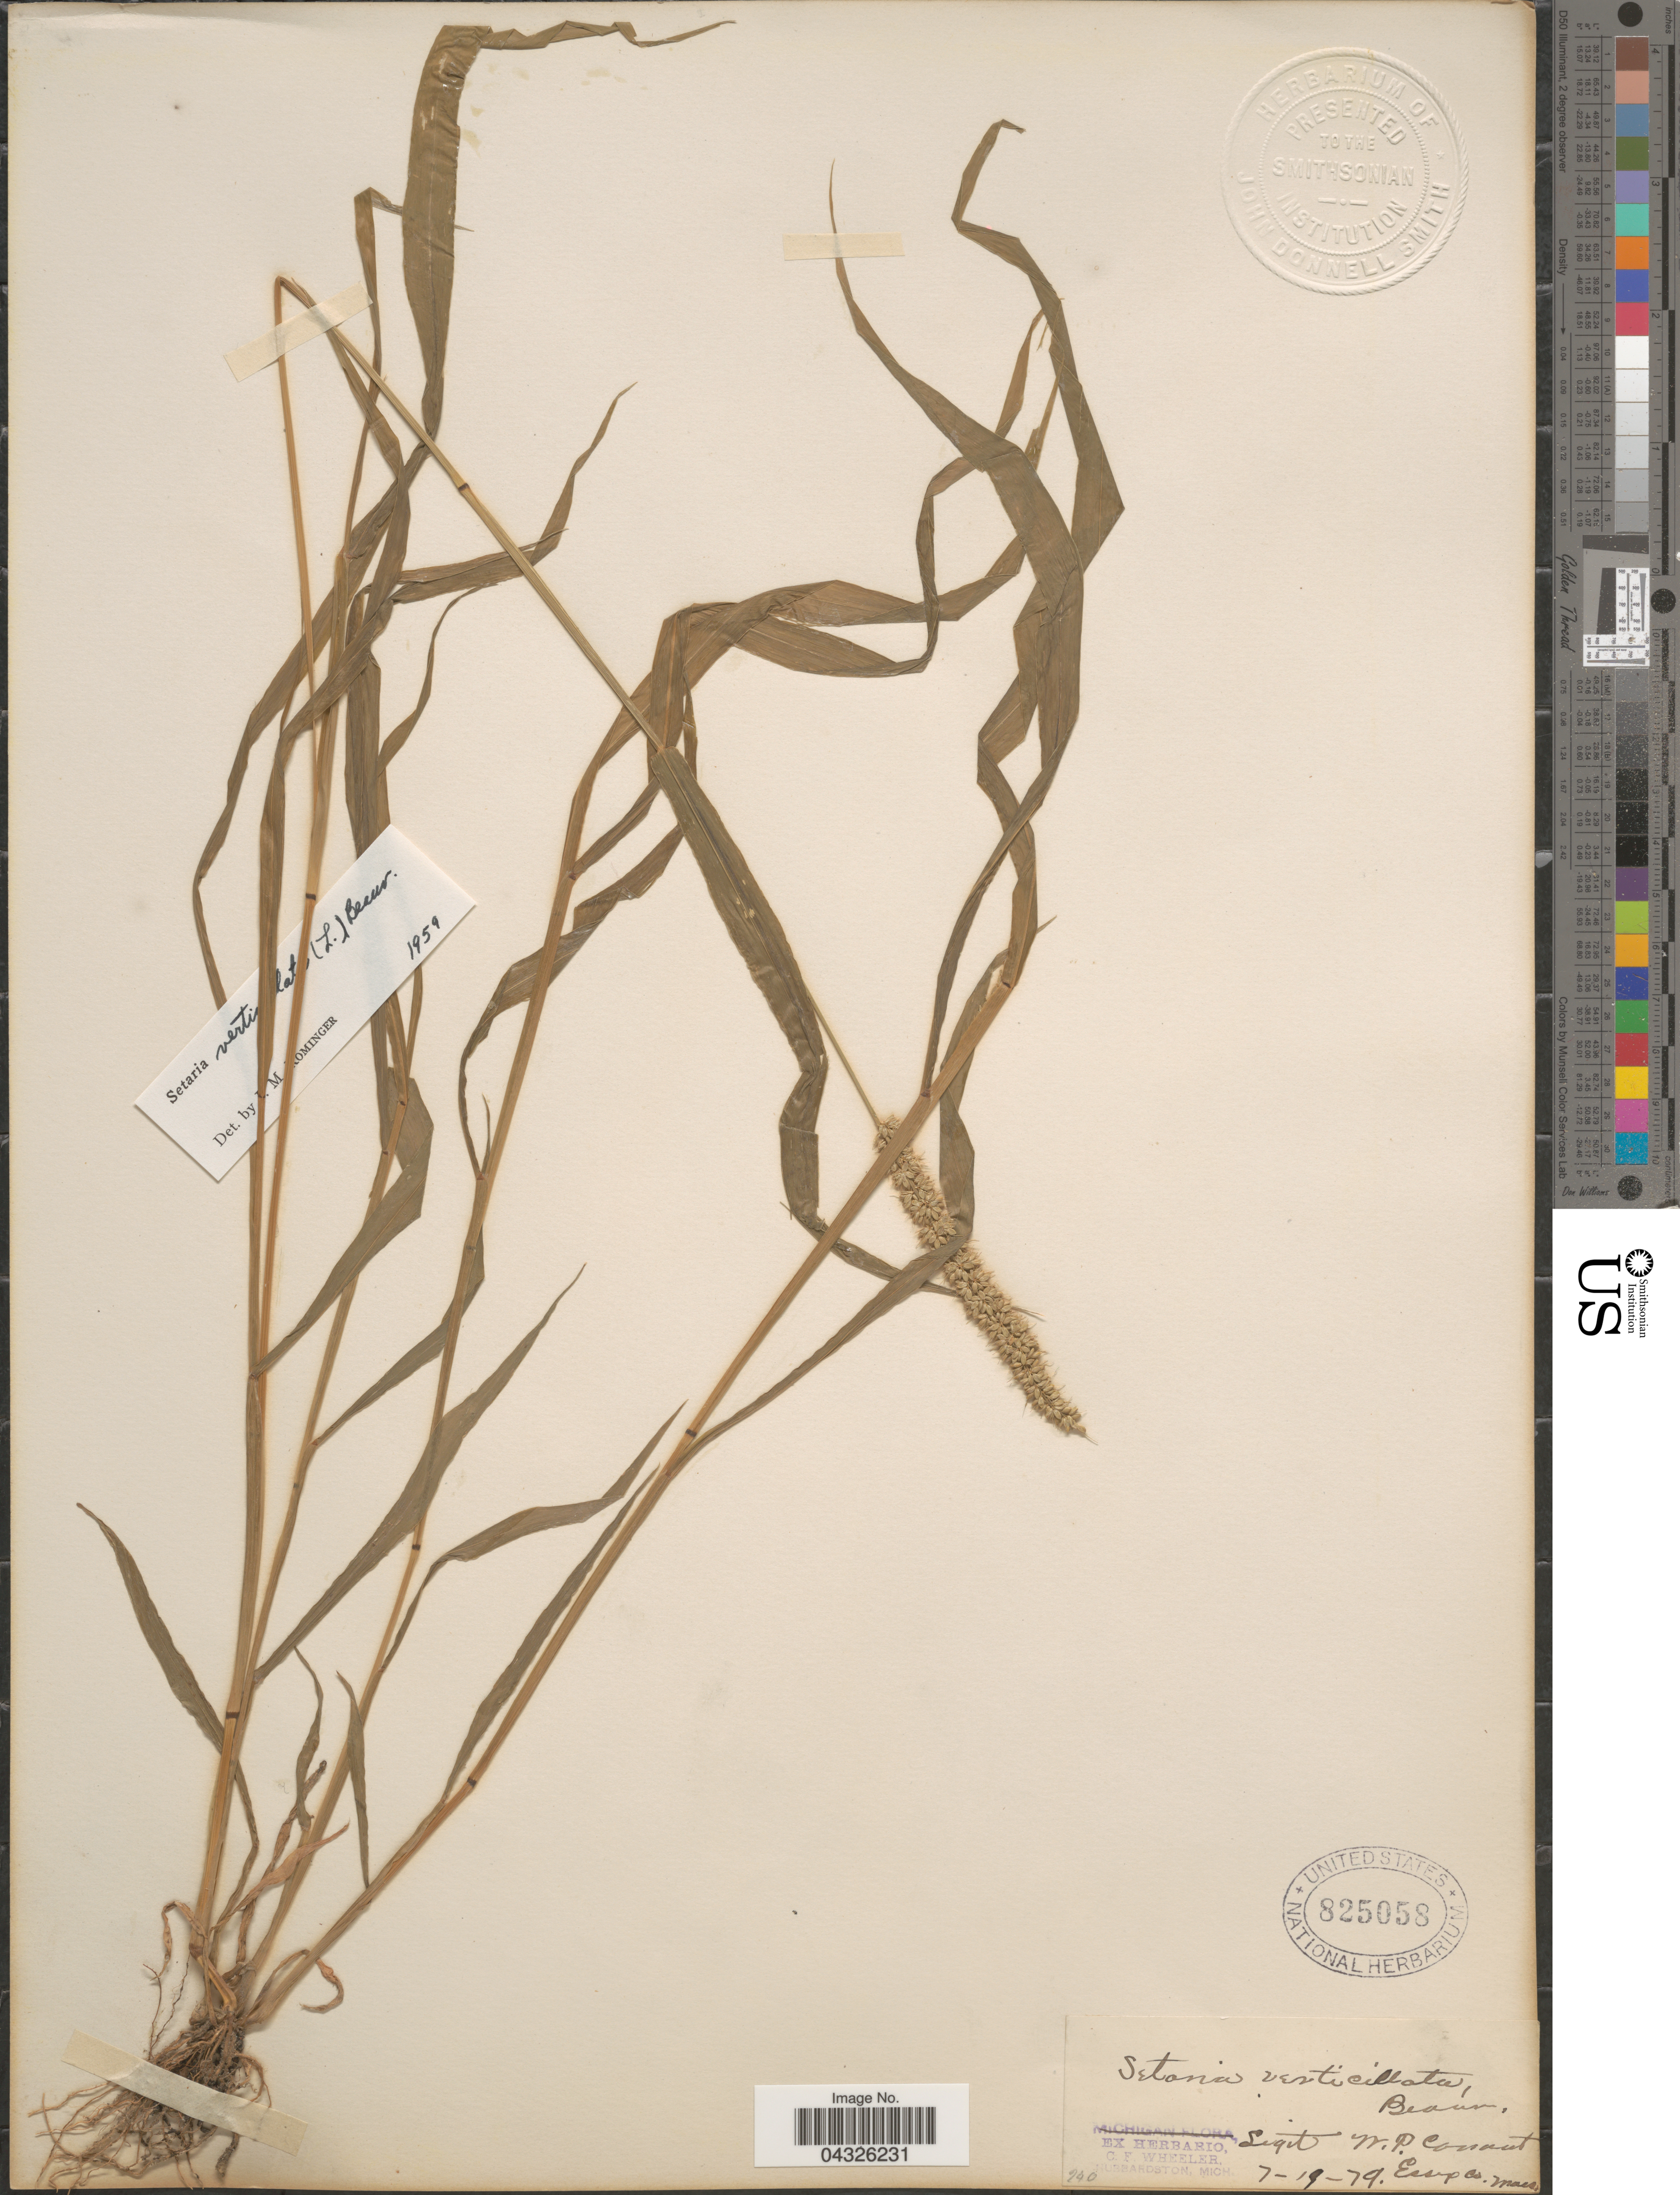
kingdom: Plantae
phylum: Tracheophyta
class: Liliopsida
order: Poales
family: Poaceae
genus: Setaria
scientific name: Setaria verticillata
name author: (L.) P. Beauv.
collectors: W. P. Conant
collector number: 240?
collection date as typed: Transcribed d/m/y: 19/7/79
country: United States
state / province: Massachusetts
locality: Essex Co.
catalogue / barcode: US 825058